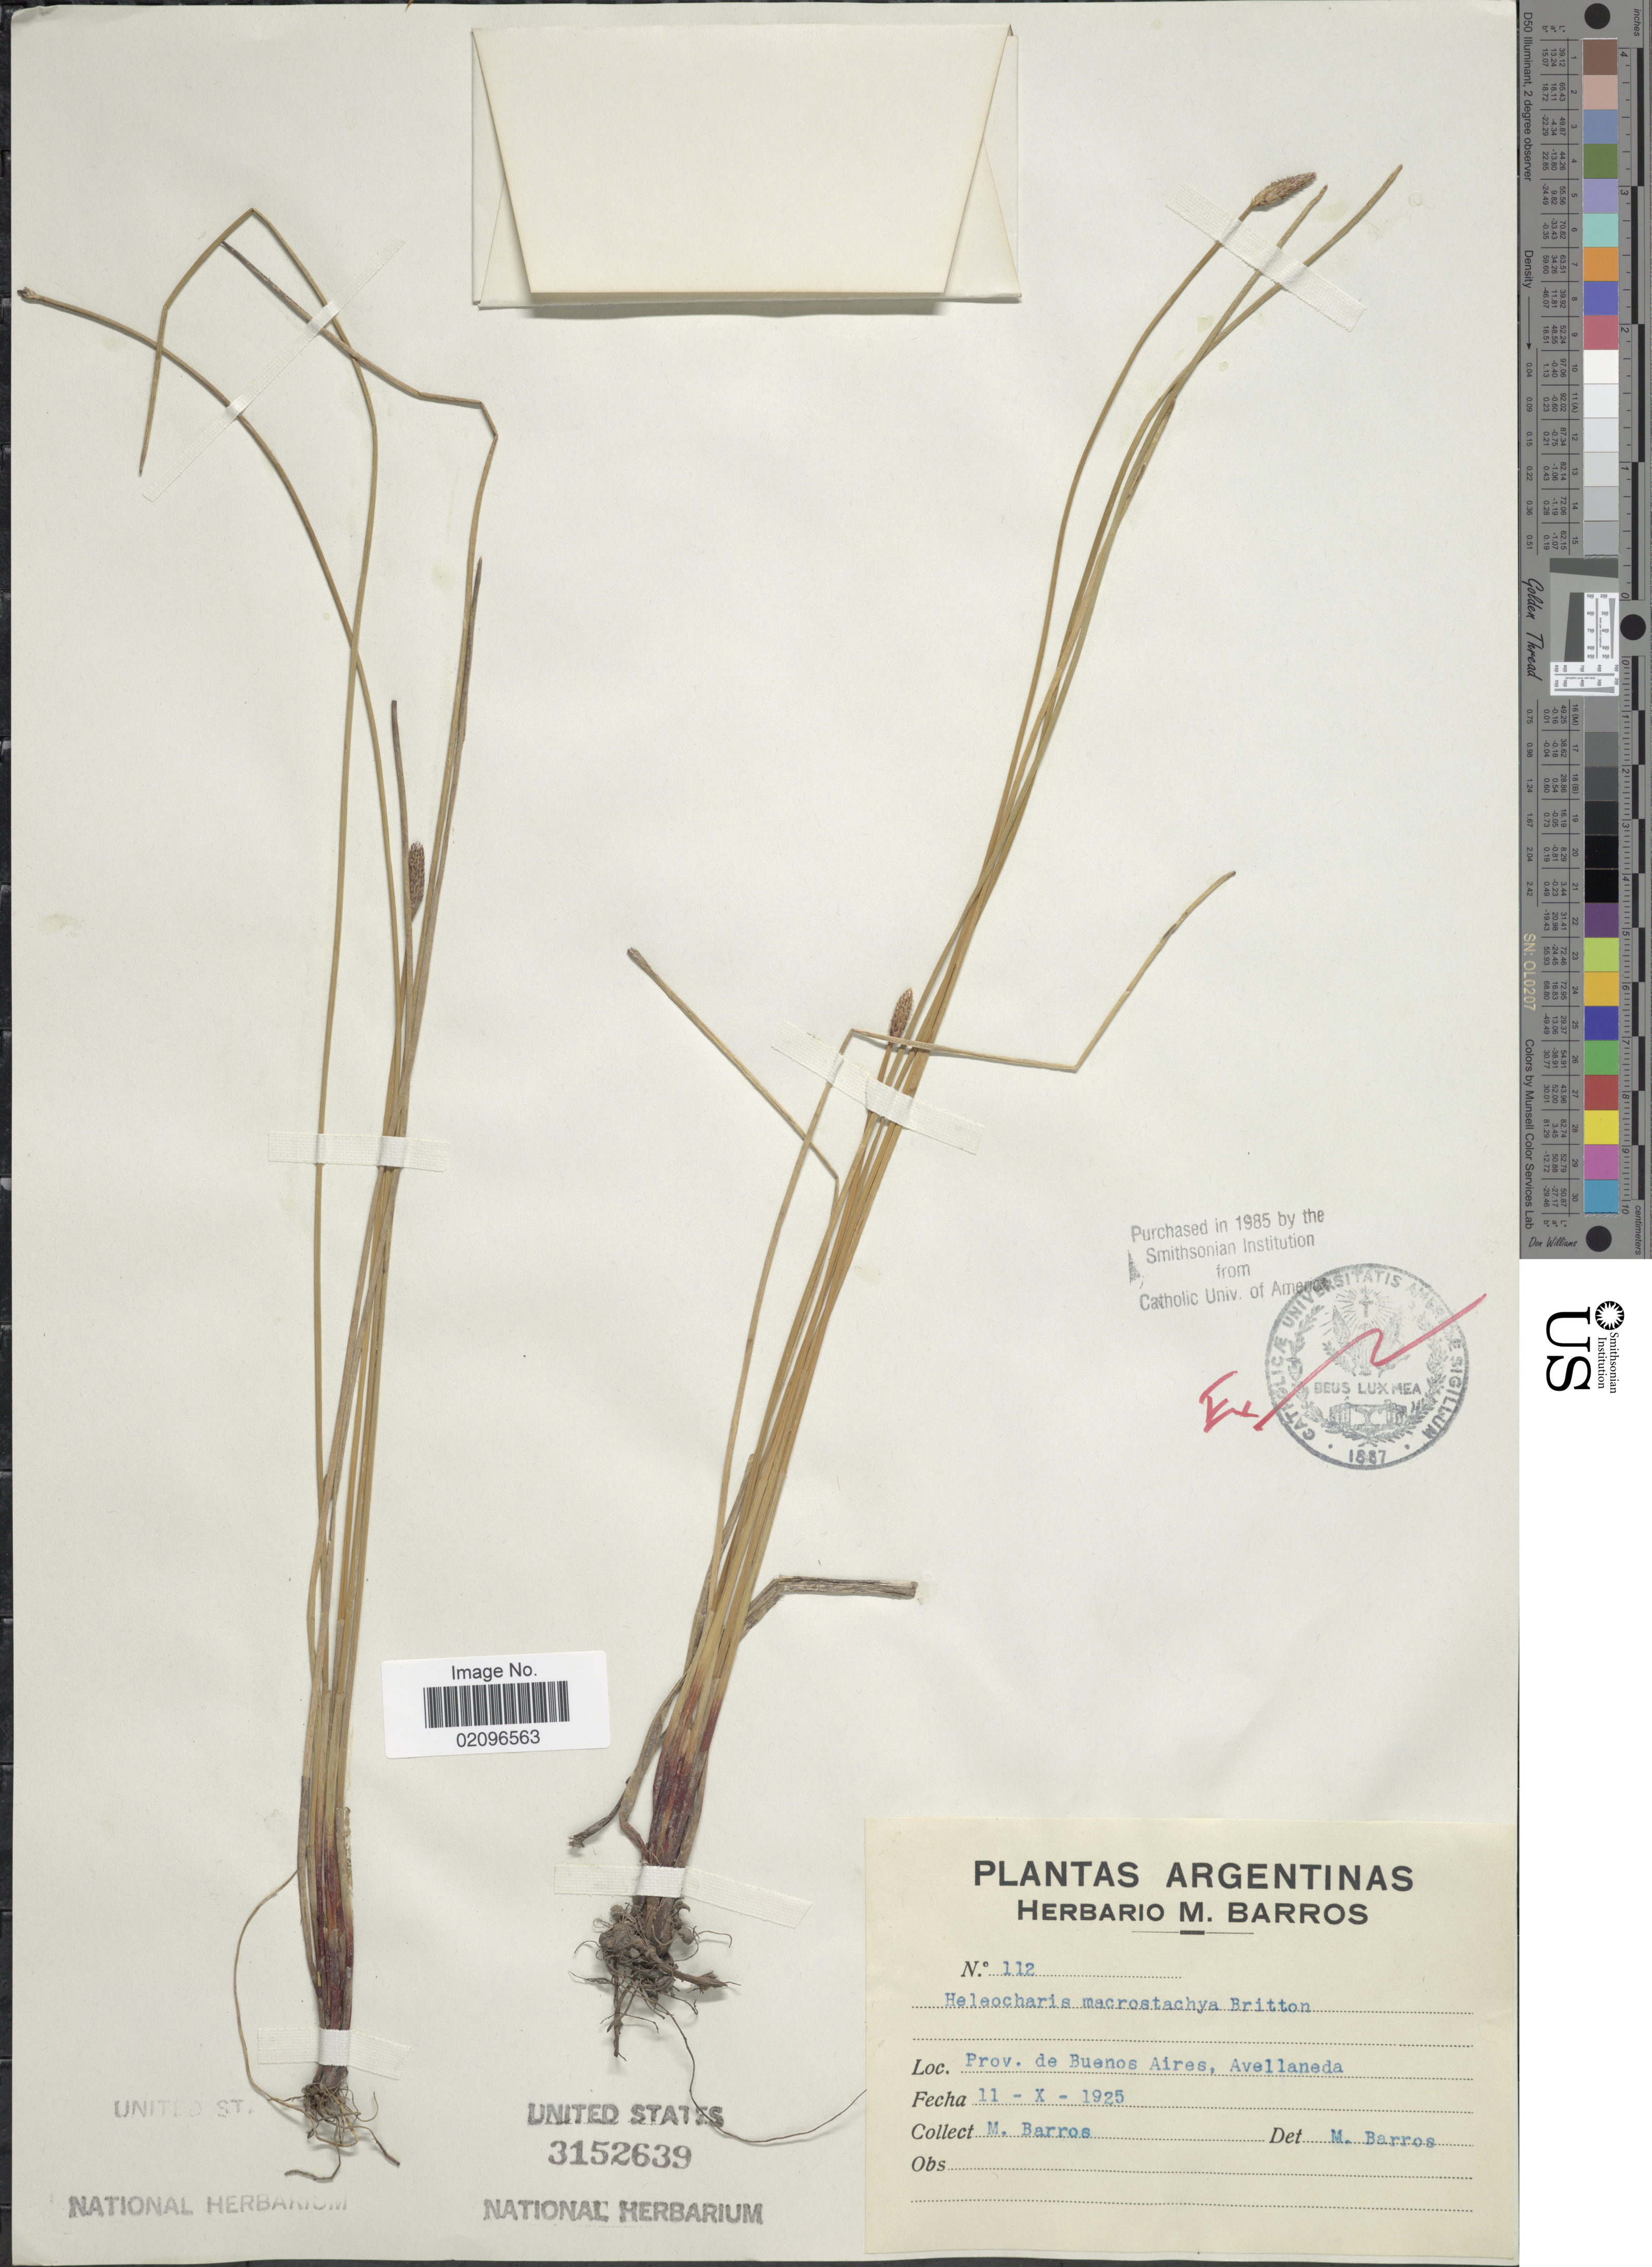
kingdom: Plantae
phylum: Tracheophyta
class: Liliopsida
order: Poales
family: Cyperaceae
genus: Eleocharis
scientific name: Eleocharis macrostachya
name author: Britton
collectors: M. Barros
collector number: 112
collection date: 1925-10-11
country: Argentina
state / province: Buenos Aires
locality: Prov. de Buenos Aires, Avellaneda.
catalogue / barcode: US 3152639